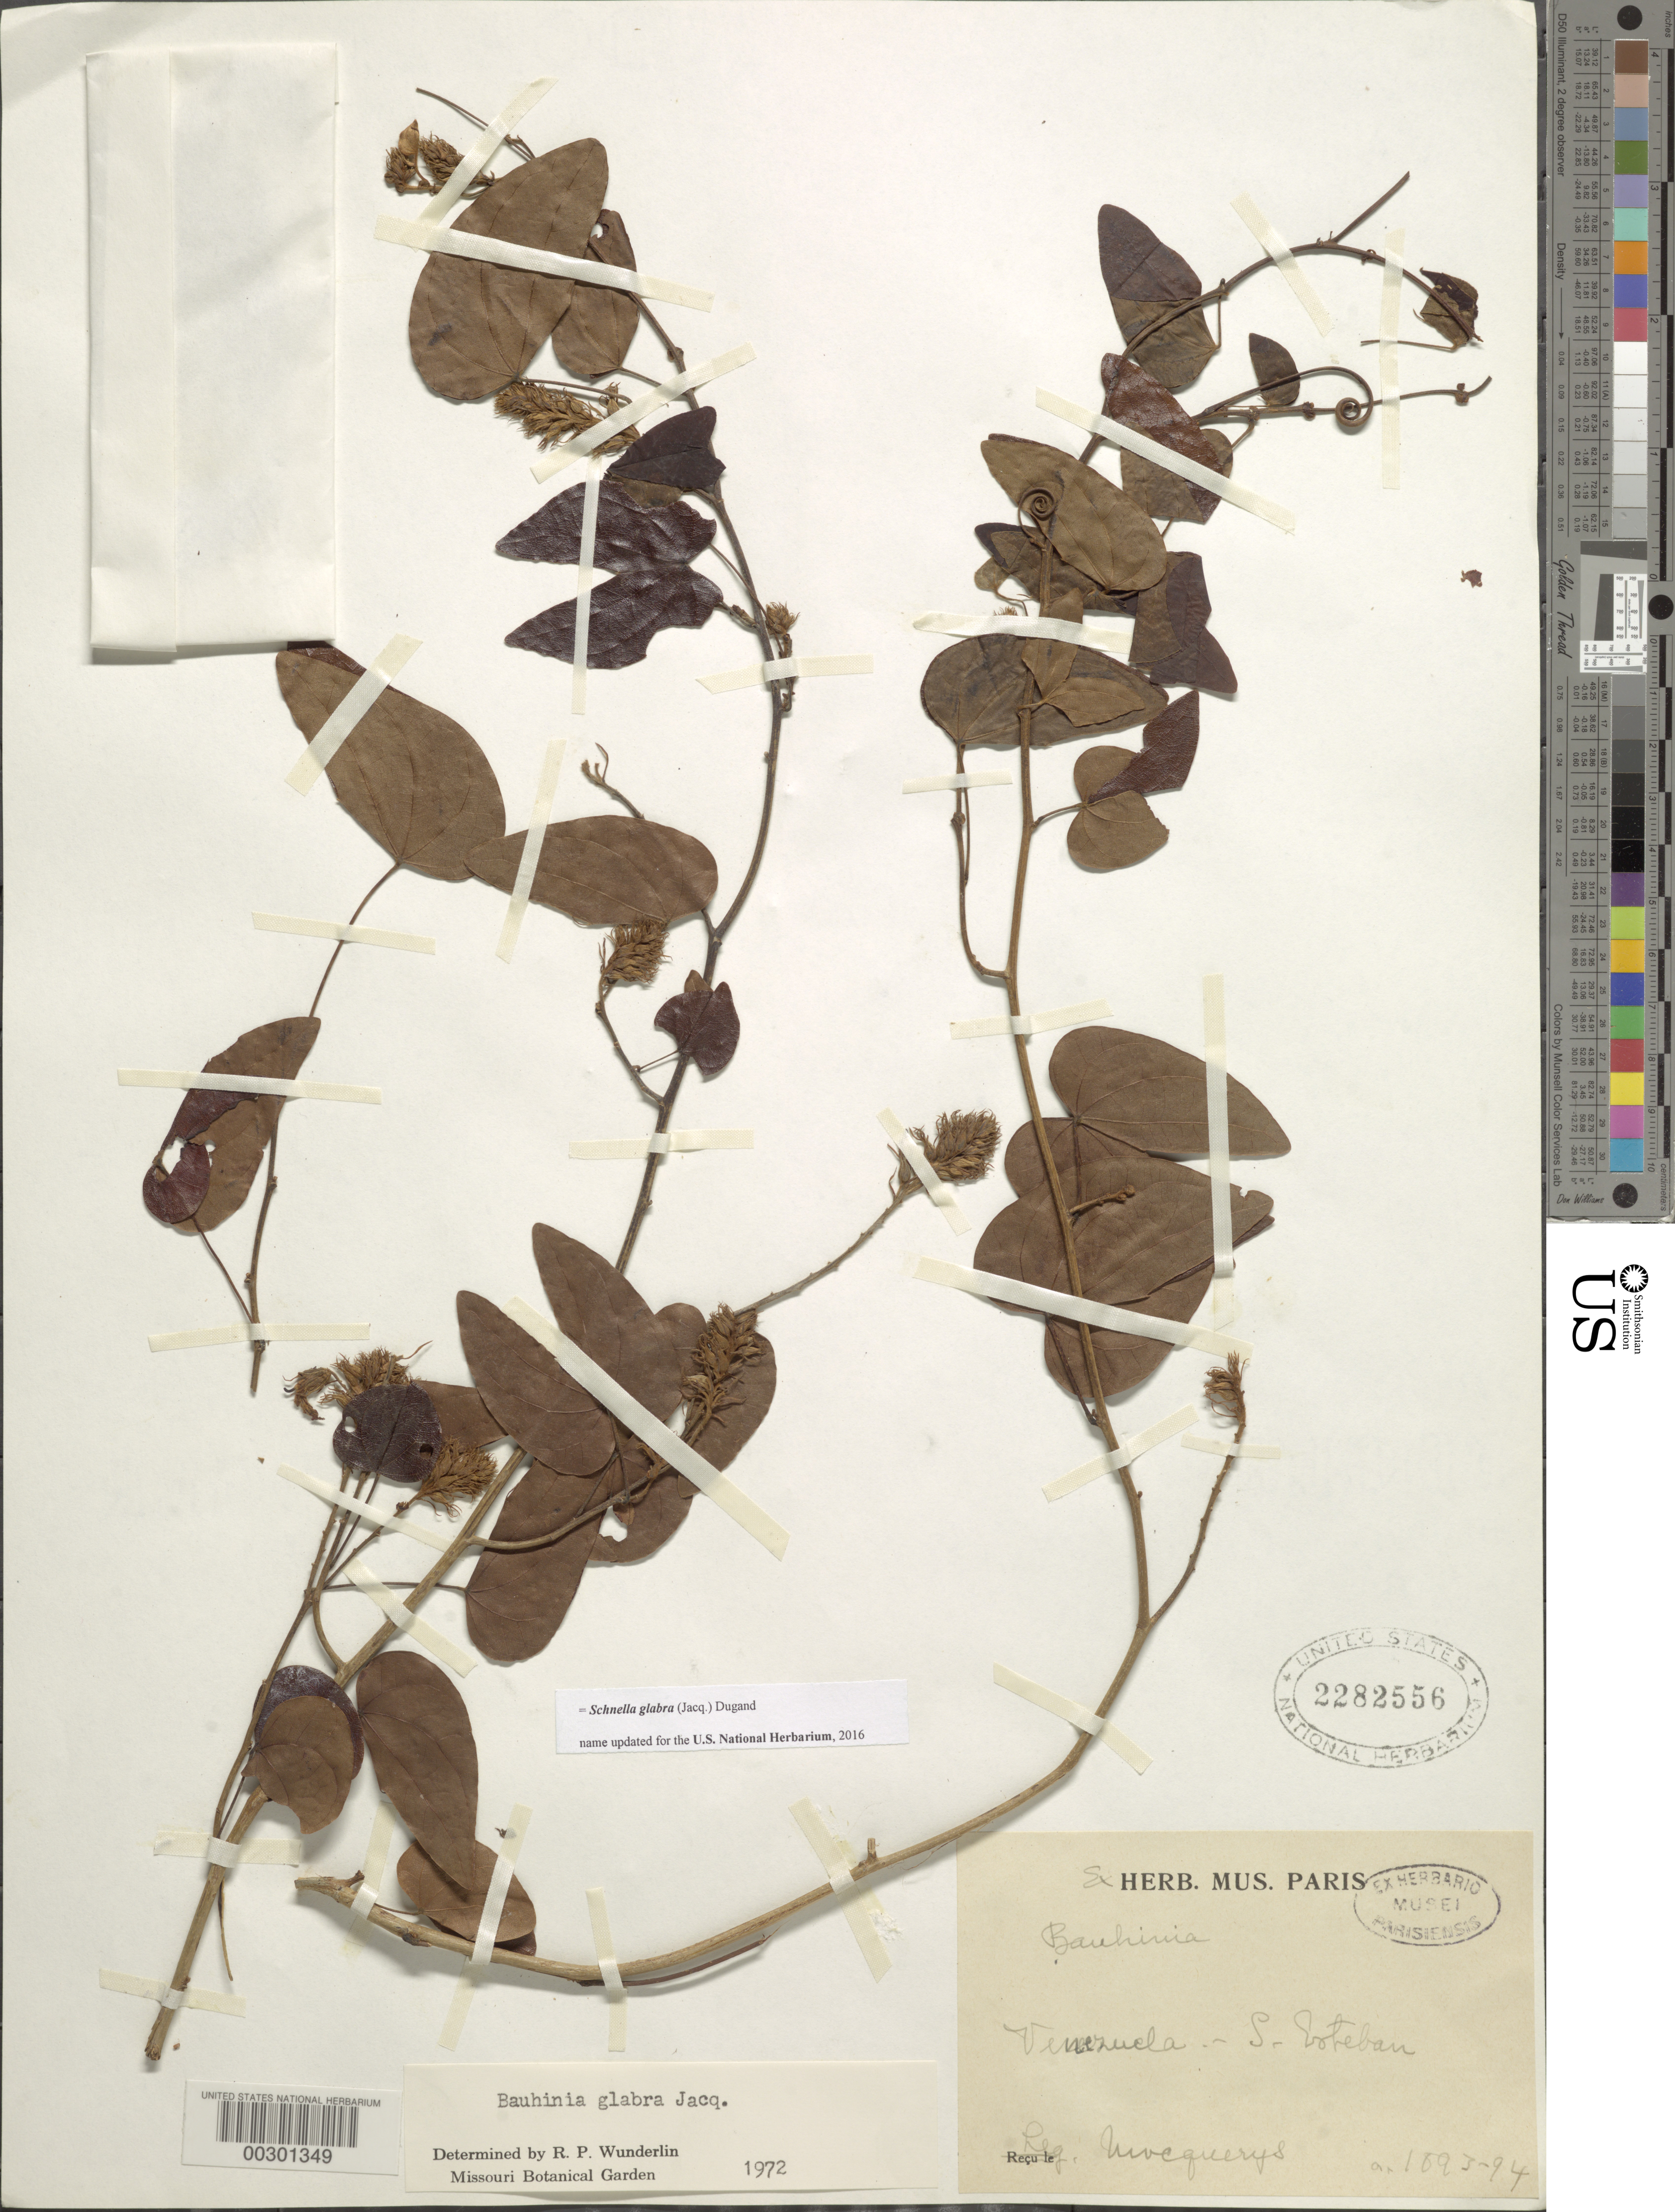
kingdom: Plantae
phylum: Tracheophyta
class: Magnoliopsida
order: Fabales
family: Fabaceae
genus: Schnella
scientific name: Schnella glabra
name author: (Jacq.) Dugand G.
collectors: A. Mocquerys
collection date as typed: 1893 to -- -- 1894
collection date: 1893/1894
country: Venezuela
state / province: Carabobo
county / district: Puerto Cabello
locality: San Esteban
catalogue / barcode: US 2282556